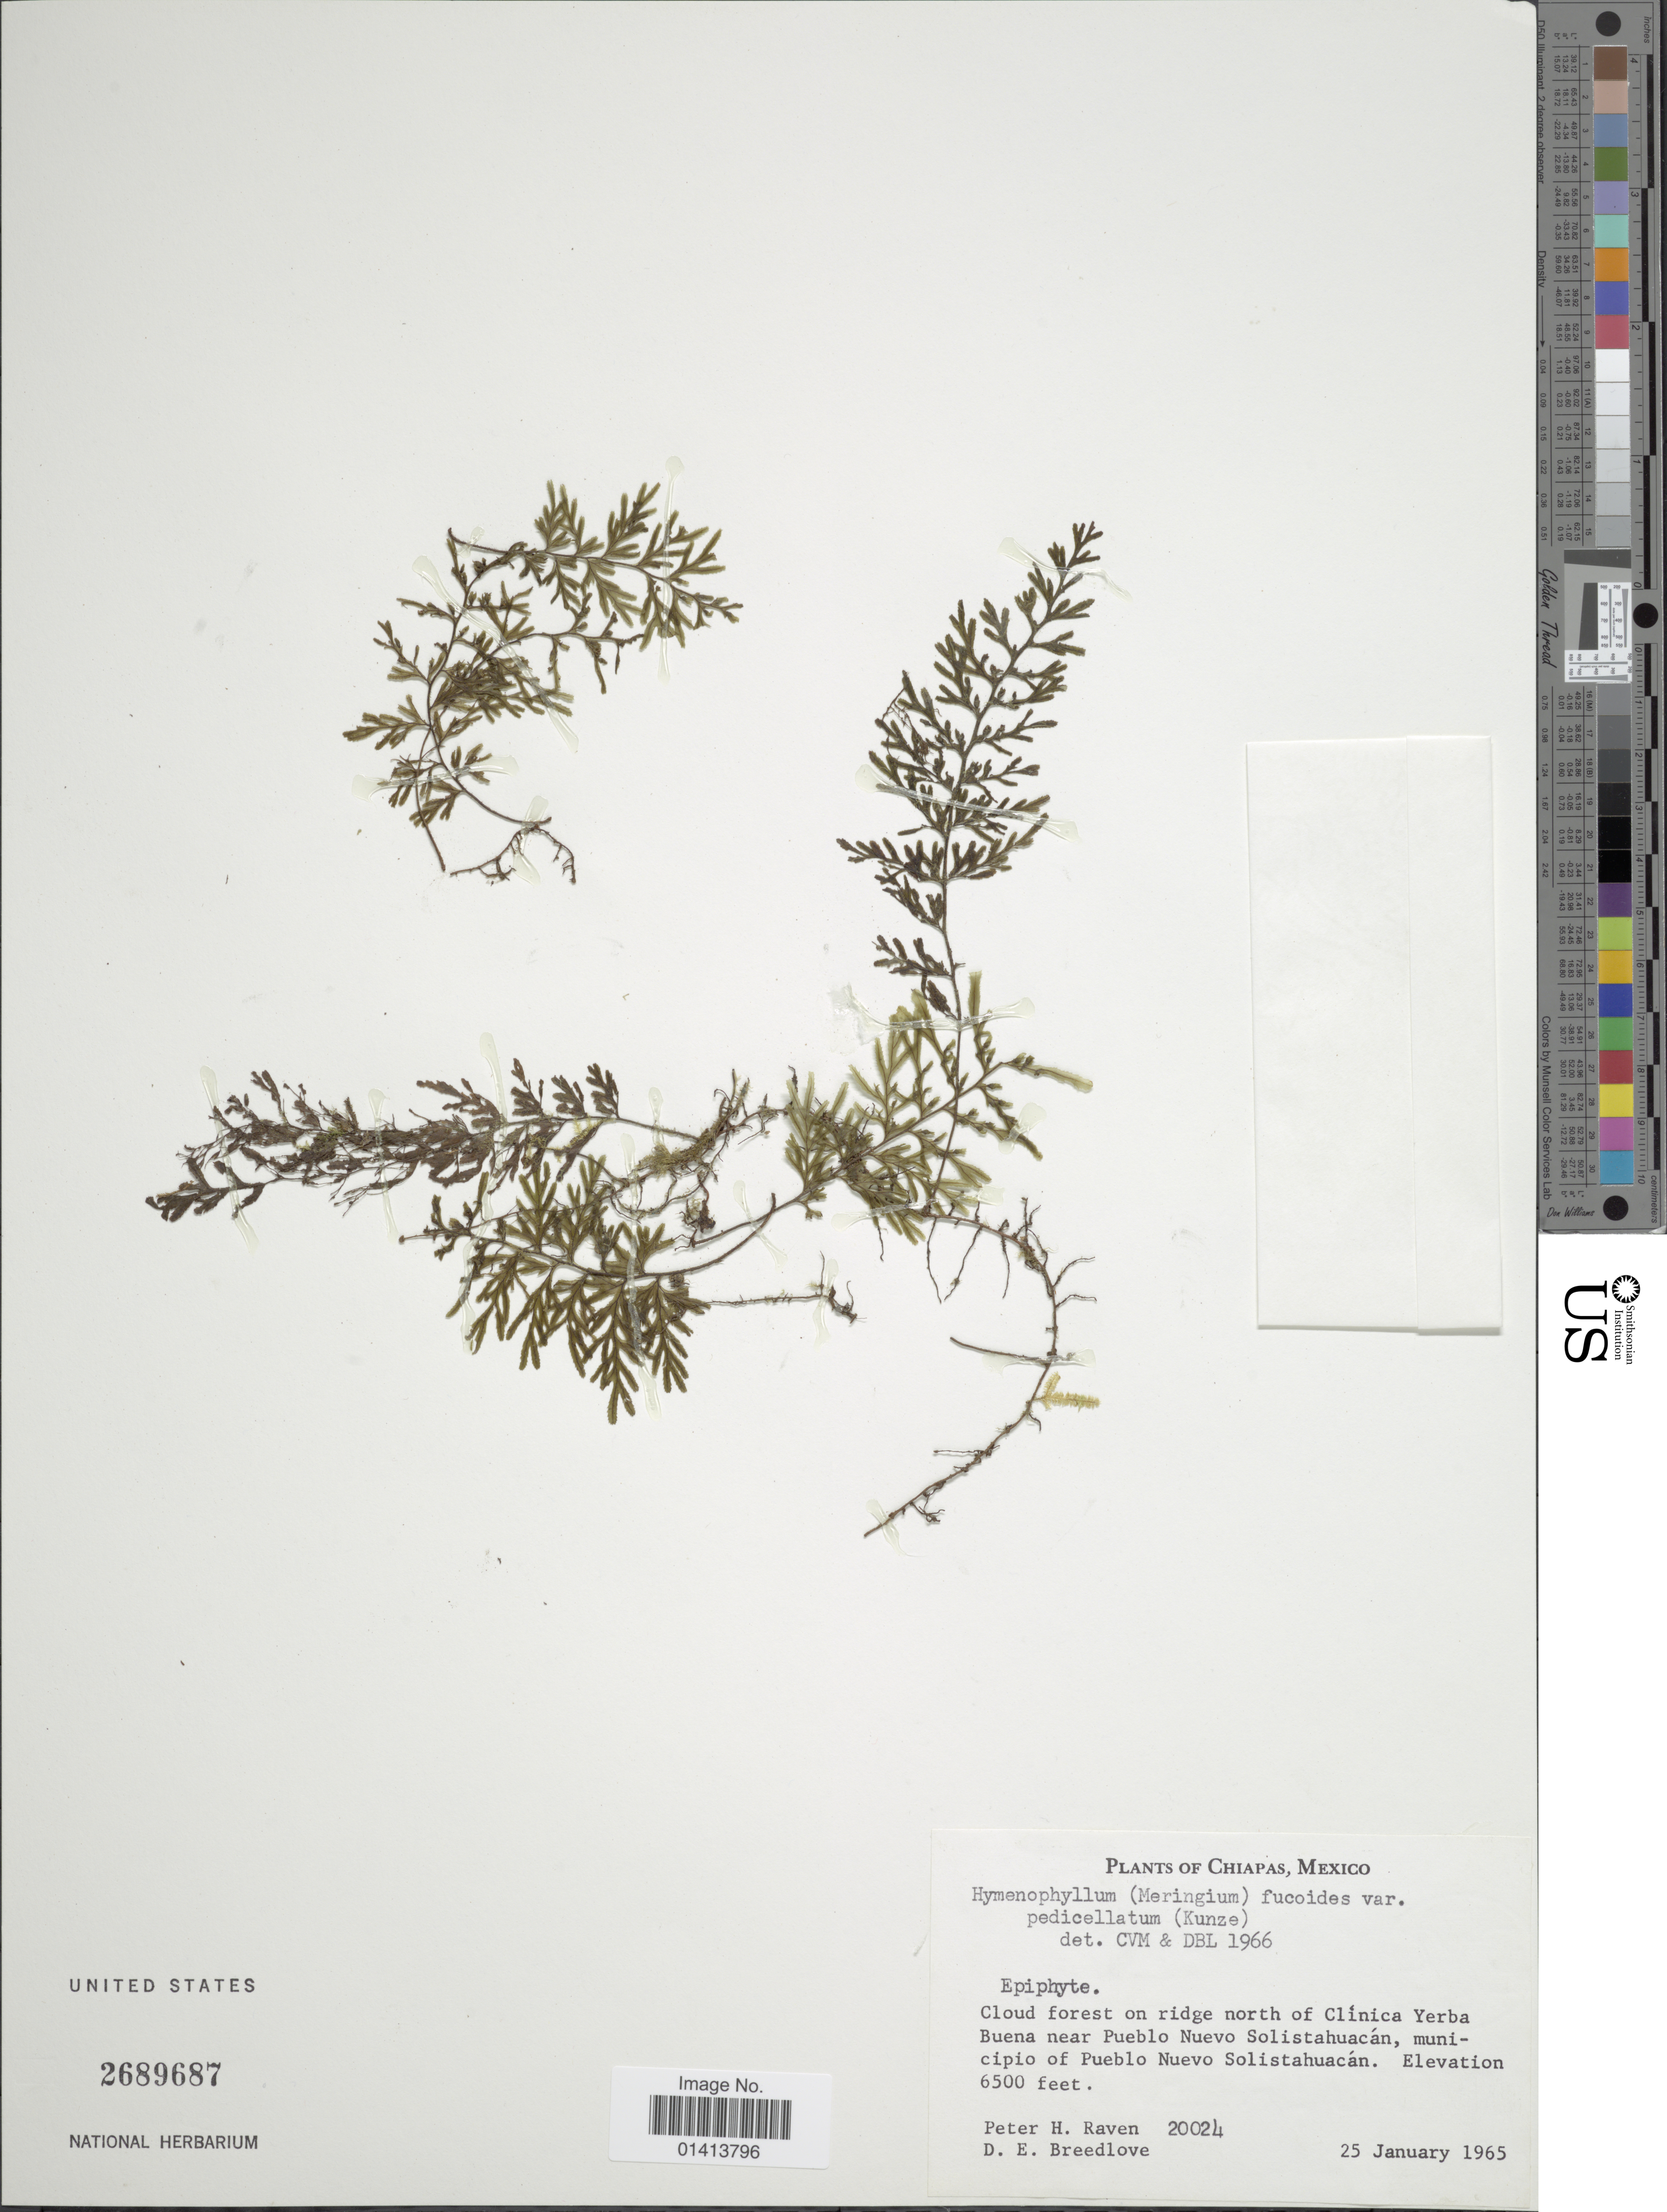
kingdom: Plantae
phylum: Tracheophyta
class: Polypodiopsida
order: Hymenophyllales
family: Hymenophyllaceae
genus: Hymenophyllum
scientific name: Hymenophyllum fucoides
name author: (Sw.) Sw.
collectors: P. Raven & D. E. Breedlove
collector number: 20024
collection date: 1965-01-25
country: Mexico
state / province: Chiapas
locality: Cloud forest on ridge north of Clinica Yerba Buena near Pueblo Nuevo Solistahuacán, municipio of Pueblo Nuevo Solistahuacan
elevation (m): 1981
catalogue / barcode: US 2689687